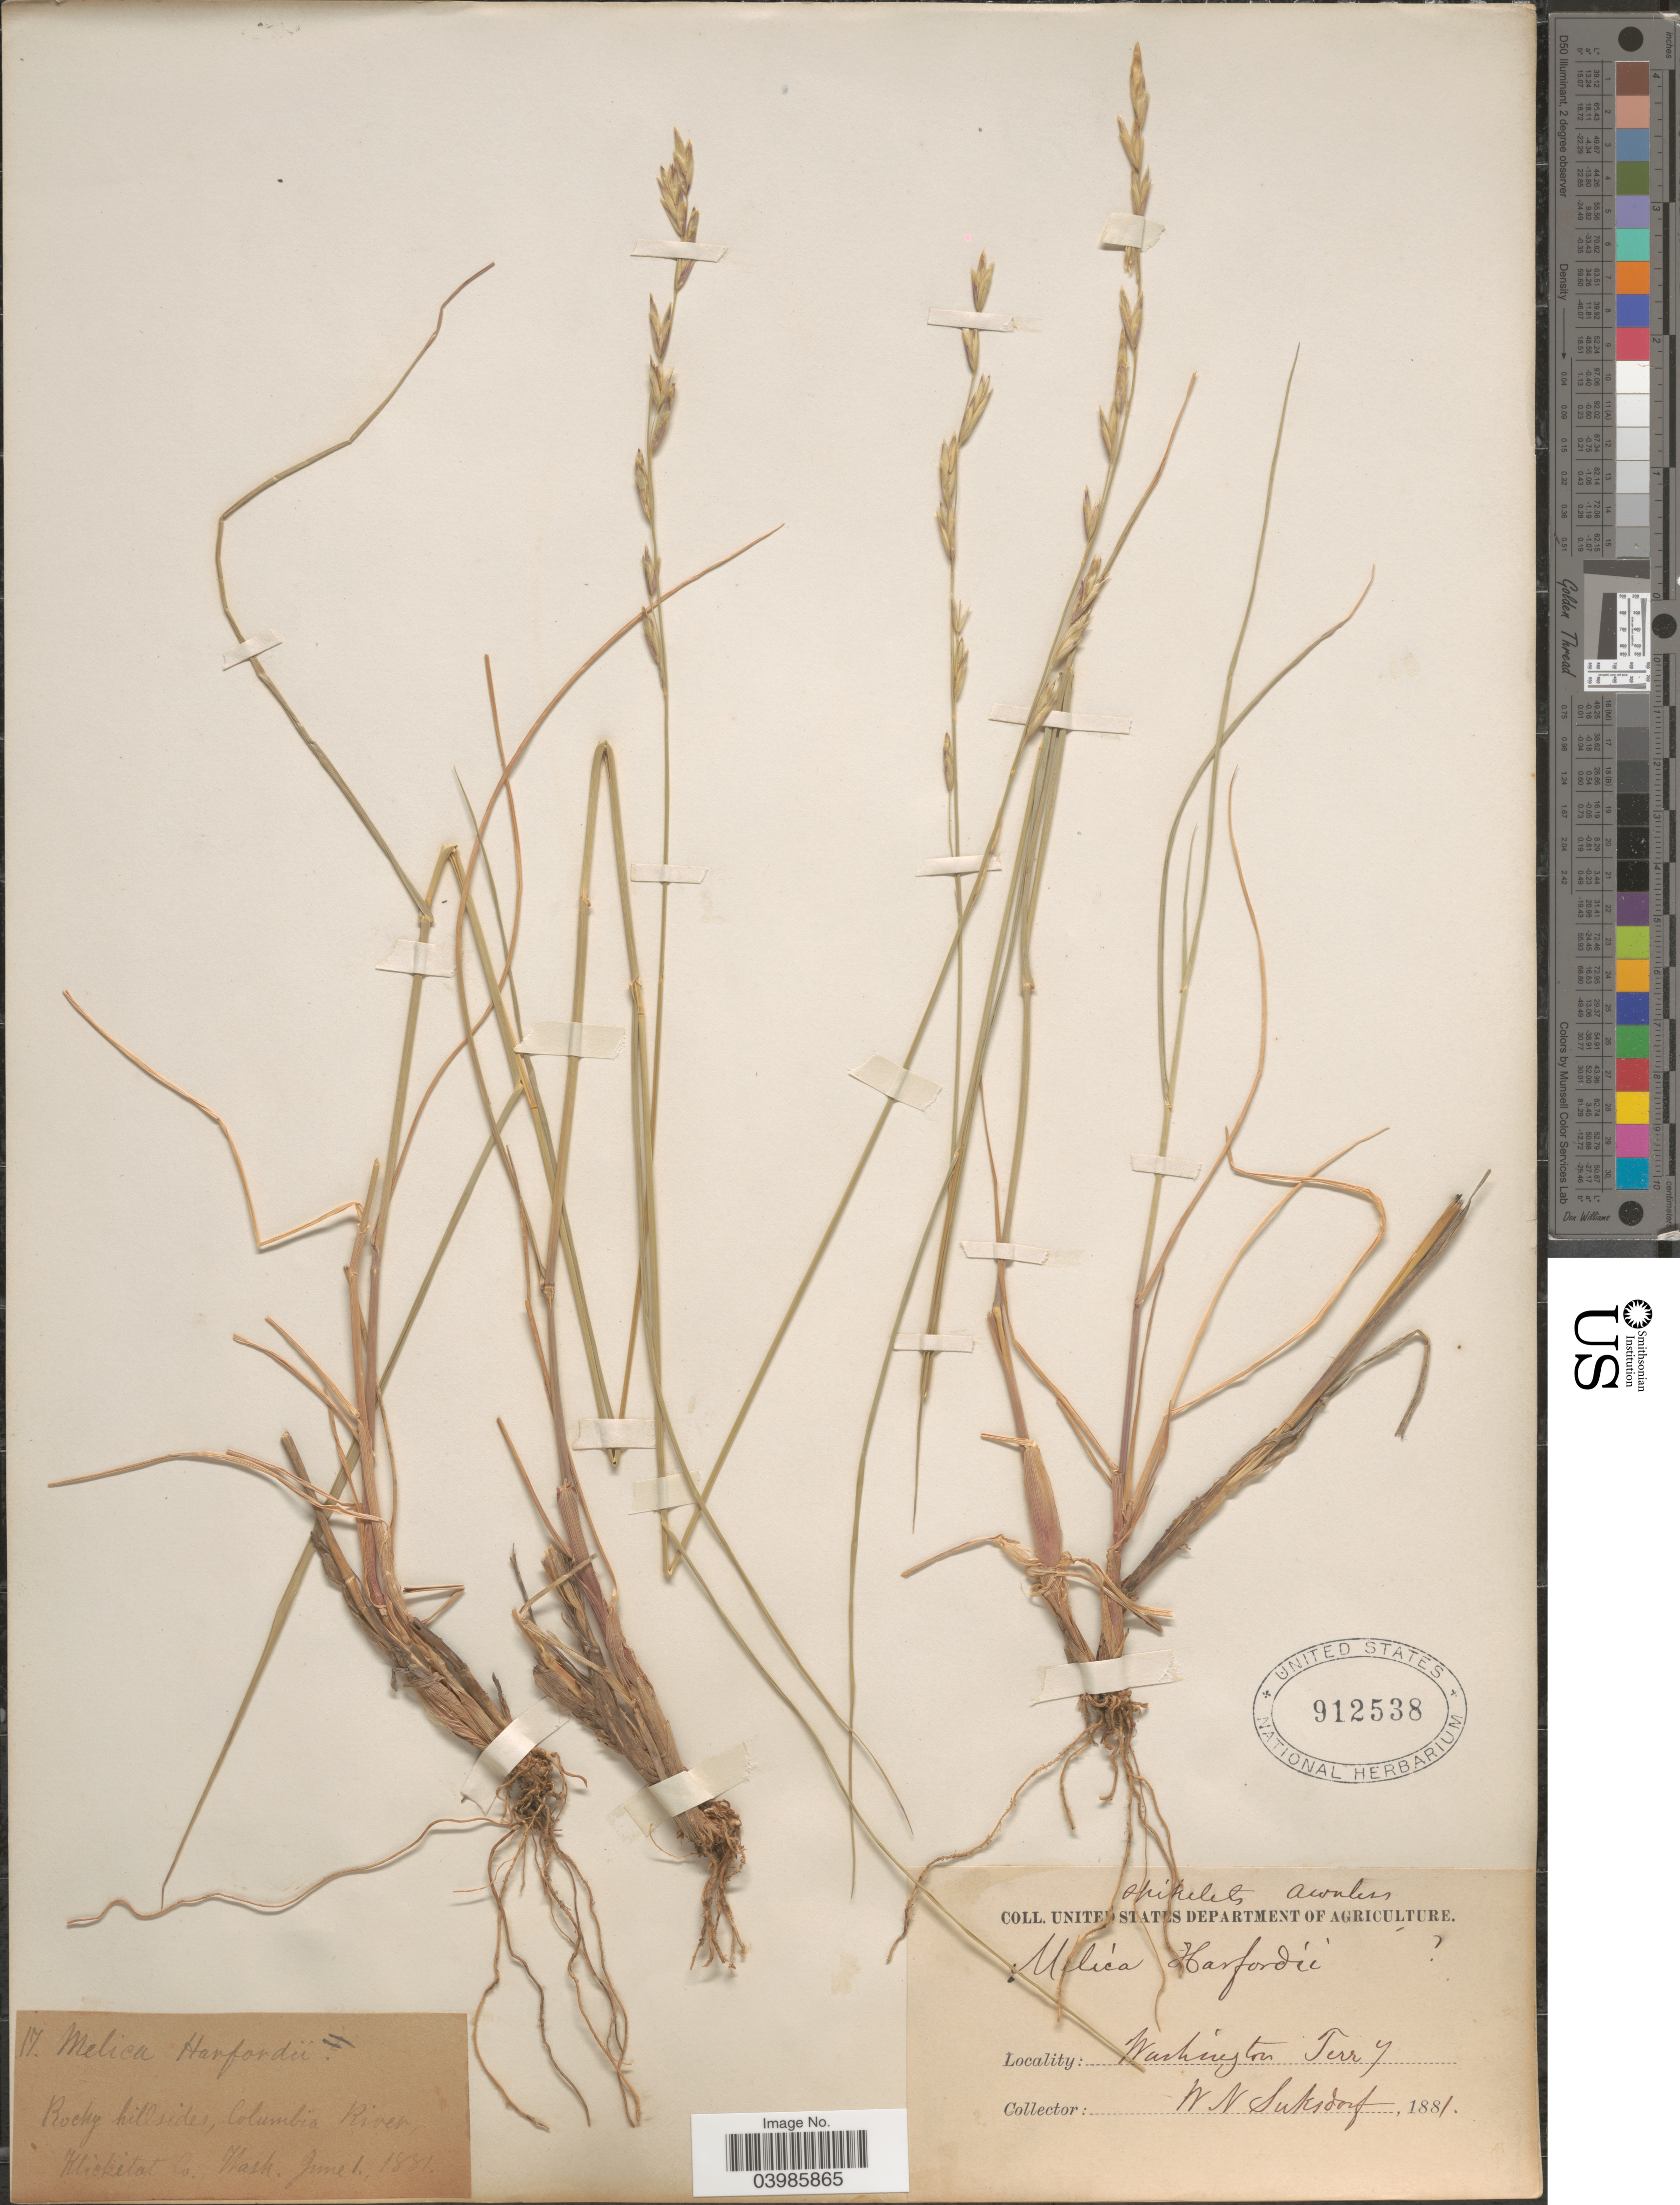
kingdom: Plantae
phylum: Tracheophyta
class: Liliopsida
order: Poales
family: Poaceae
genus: Melica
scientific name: Melica harfordii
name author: Bol.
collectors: W. N. Suksdorf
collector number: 17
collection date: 1881-06-01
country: United States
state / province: Washington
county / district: Klickitat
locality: Rocky hillsides, Columbia River, Klickitat Co. Washington Terr'y.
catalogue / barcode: US 912538